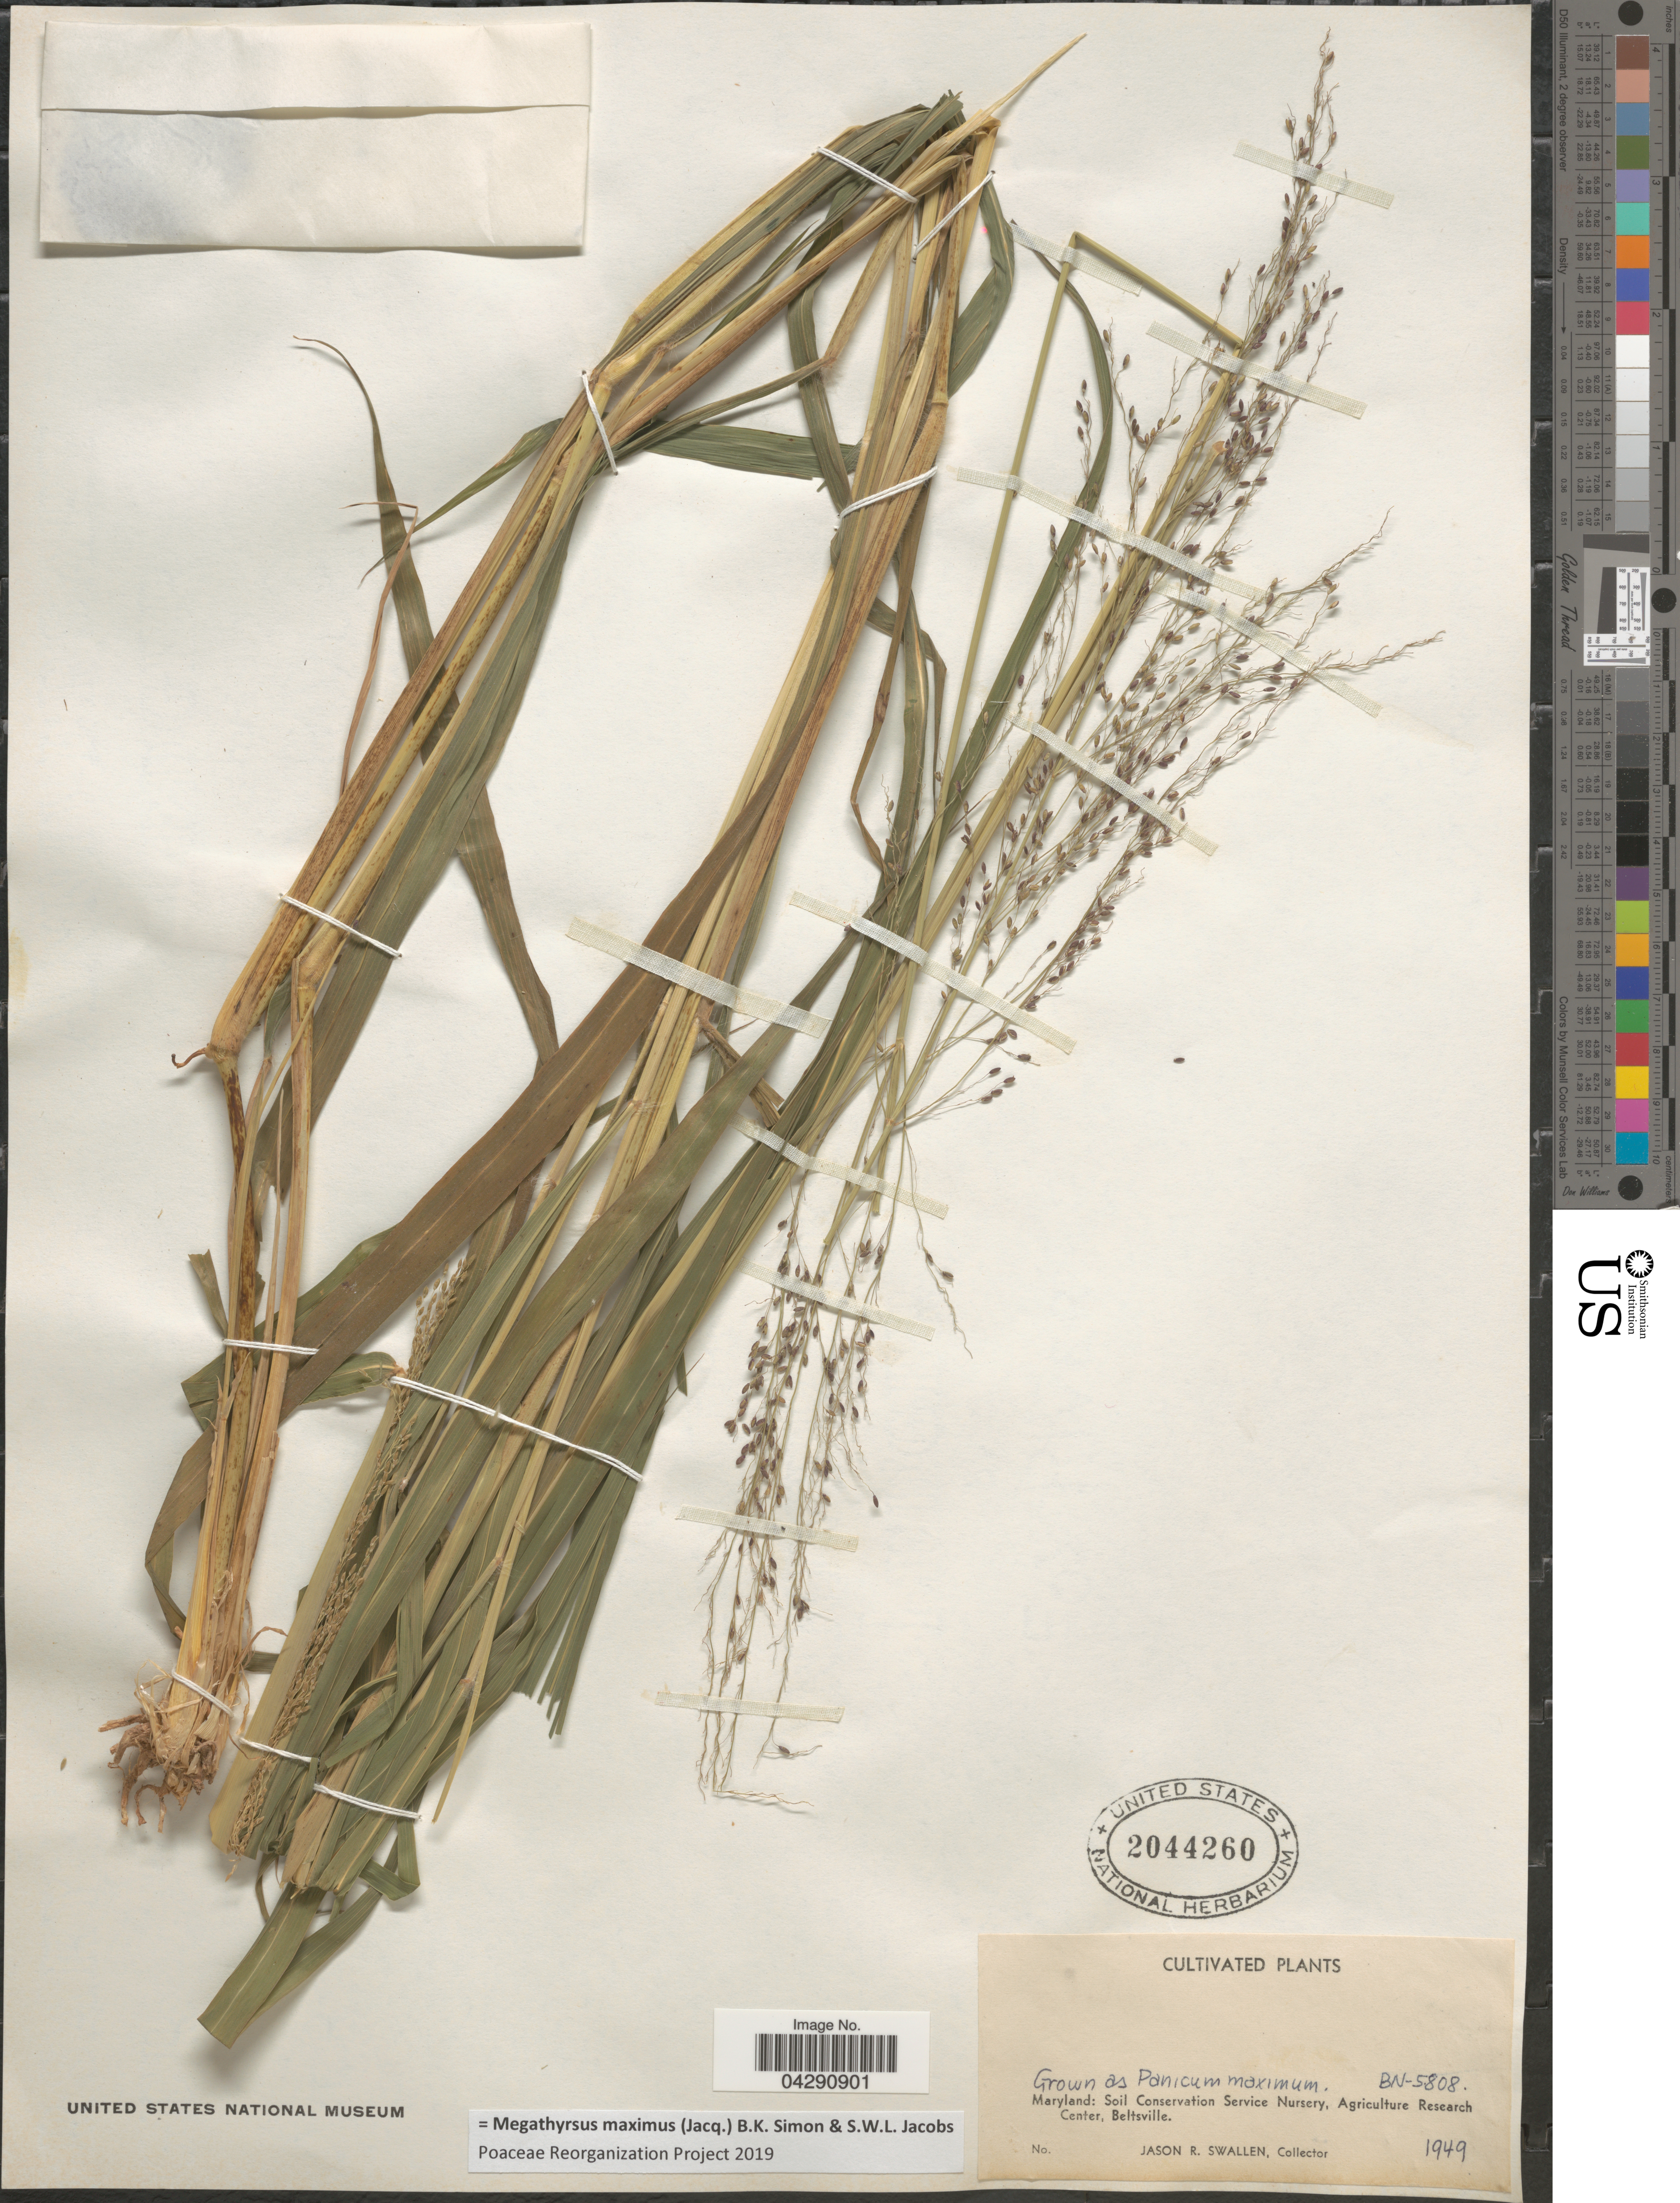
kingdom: Plantae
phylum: Tracheophyta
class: Liliopsida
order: Poales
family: Poaceae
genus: Megathyrsus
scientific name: Megathyrsus maximus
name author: (Jacq.) B.K. Simon & S.W.L. Jacobs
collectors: J. R. Swallen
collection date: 1949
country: United States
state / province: Maryland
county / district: Prince George's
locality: BN-5808. Soil Conservation Service Nursery, Agriculture Research Center, Beltsville.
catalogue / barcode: US 2044260